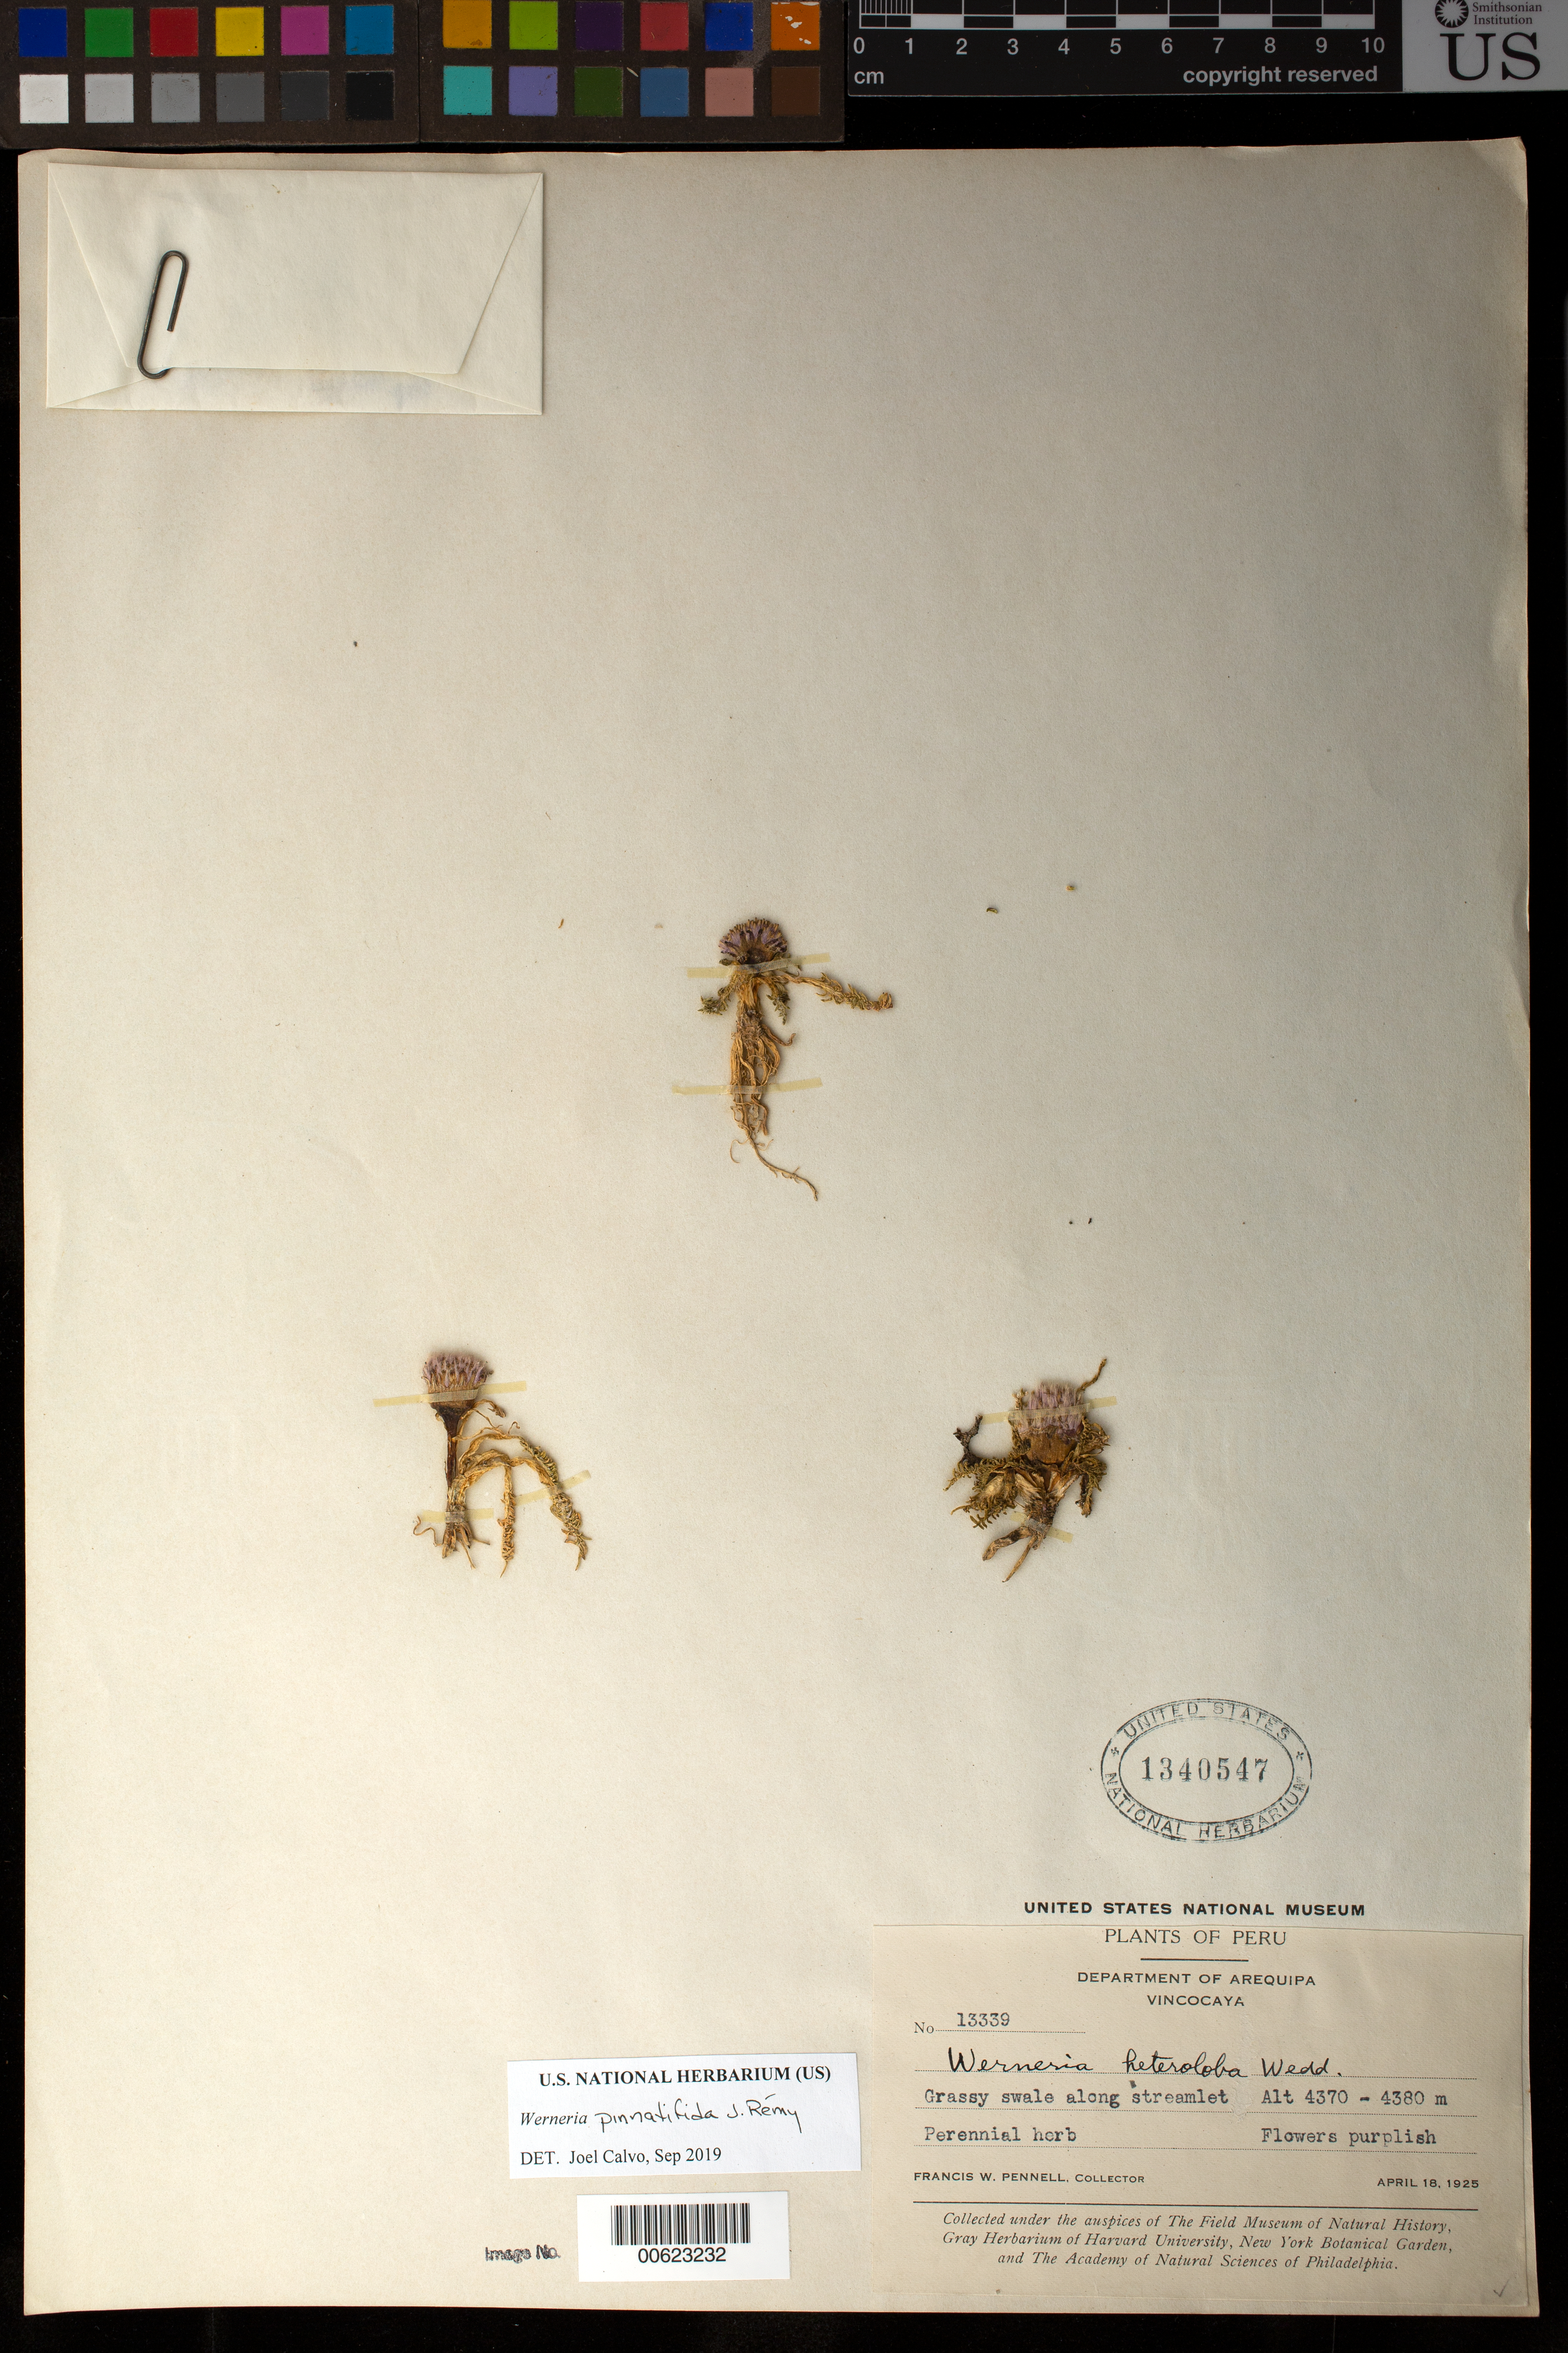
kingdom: Plantae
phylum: Tracheophyta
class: Magnoliopsida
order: Asterales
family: Asteraceae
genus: Werneria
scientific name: Werneria pinnatifida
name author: Remy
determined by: Calvo, Joel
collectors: F. W. Pennell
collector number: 13339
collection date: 1925-05-18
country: Peru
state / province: Arequipa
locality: Vincocaya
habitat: Grassy swale along streamlet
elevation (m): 7375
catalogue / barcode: US 1340547